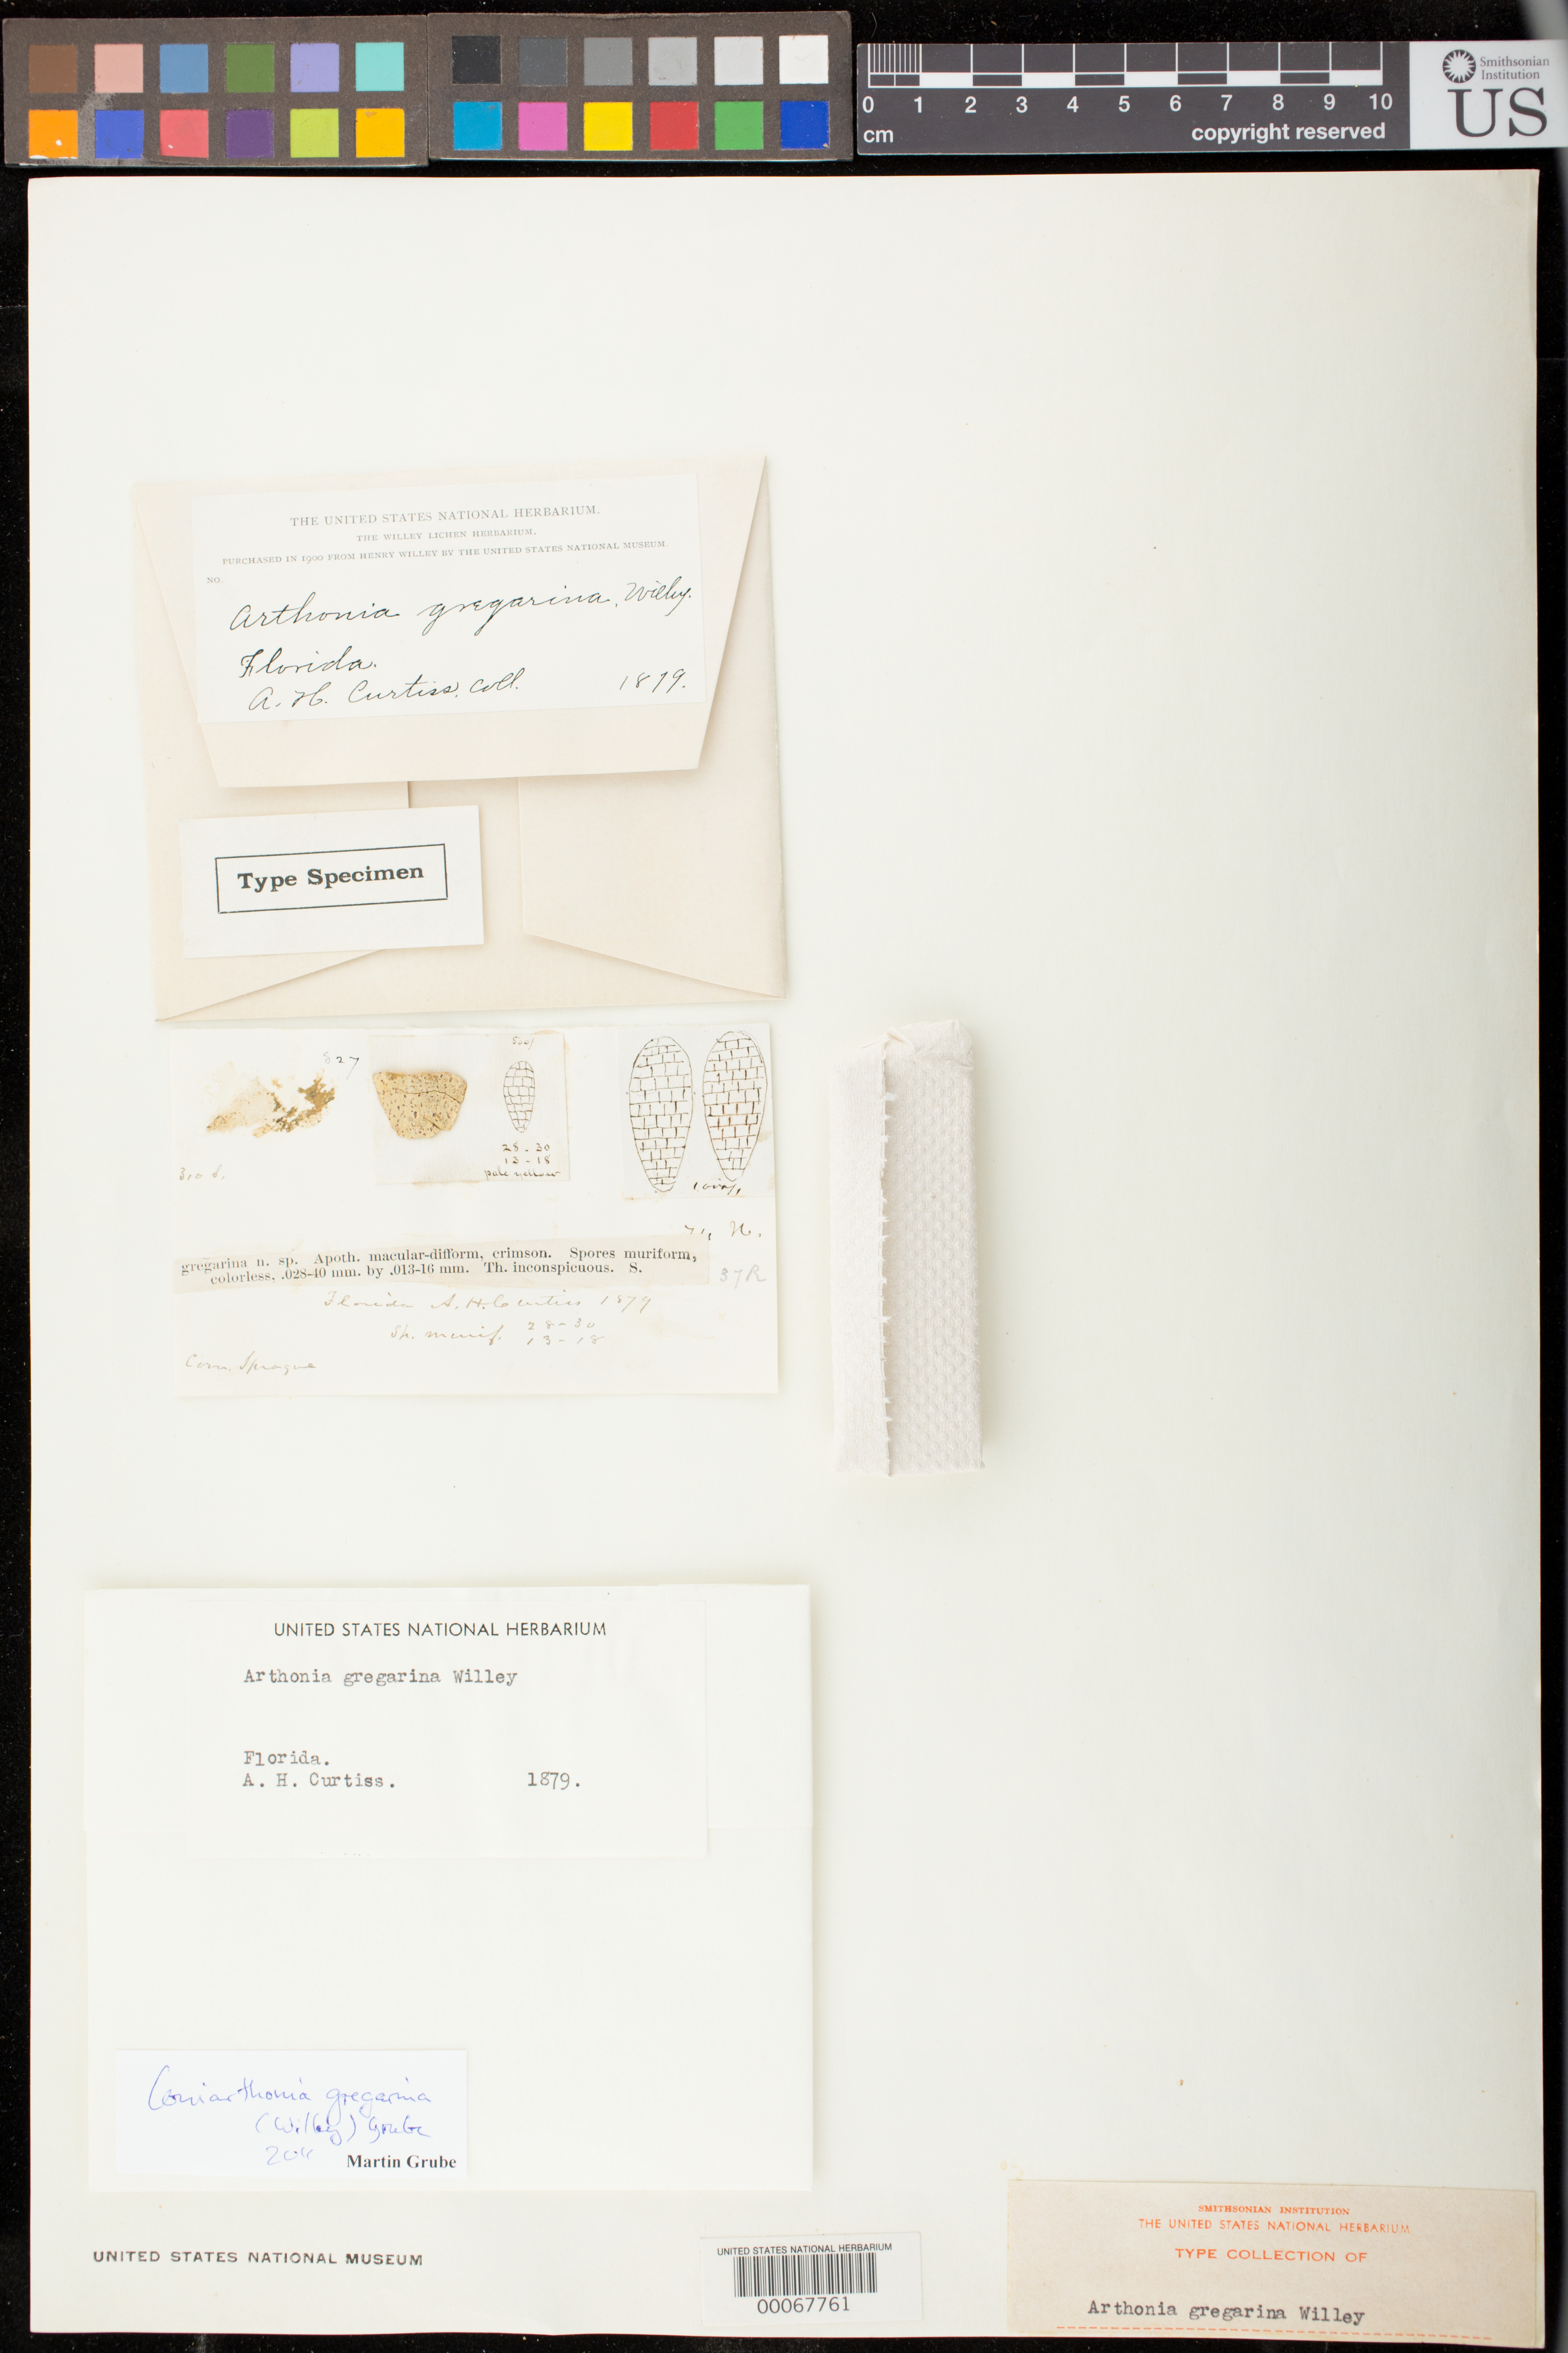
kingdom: Fungi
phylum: Ascomycota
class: Arthoniomycetes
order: Arthoniales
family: Arthoniaceae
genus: Arthonia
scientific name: Arthonia gregarina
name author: Willey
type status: Type Collection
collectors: A. H. Curtiss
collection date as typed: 1879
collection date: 1879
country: United States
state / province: Florida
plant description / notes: Specimen ex herb. Willey. Another packet at US, Clarke s.n., may be additional (syn) type material (no collections cited in protologue)